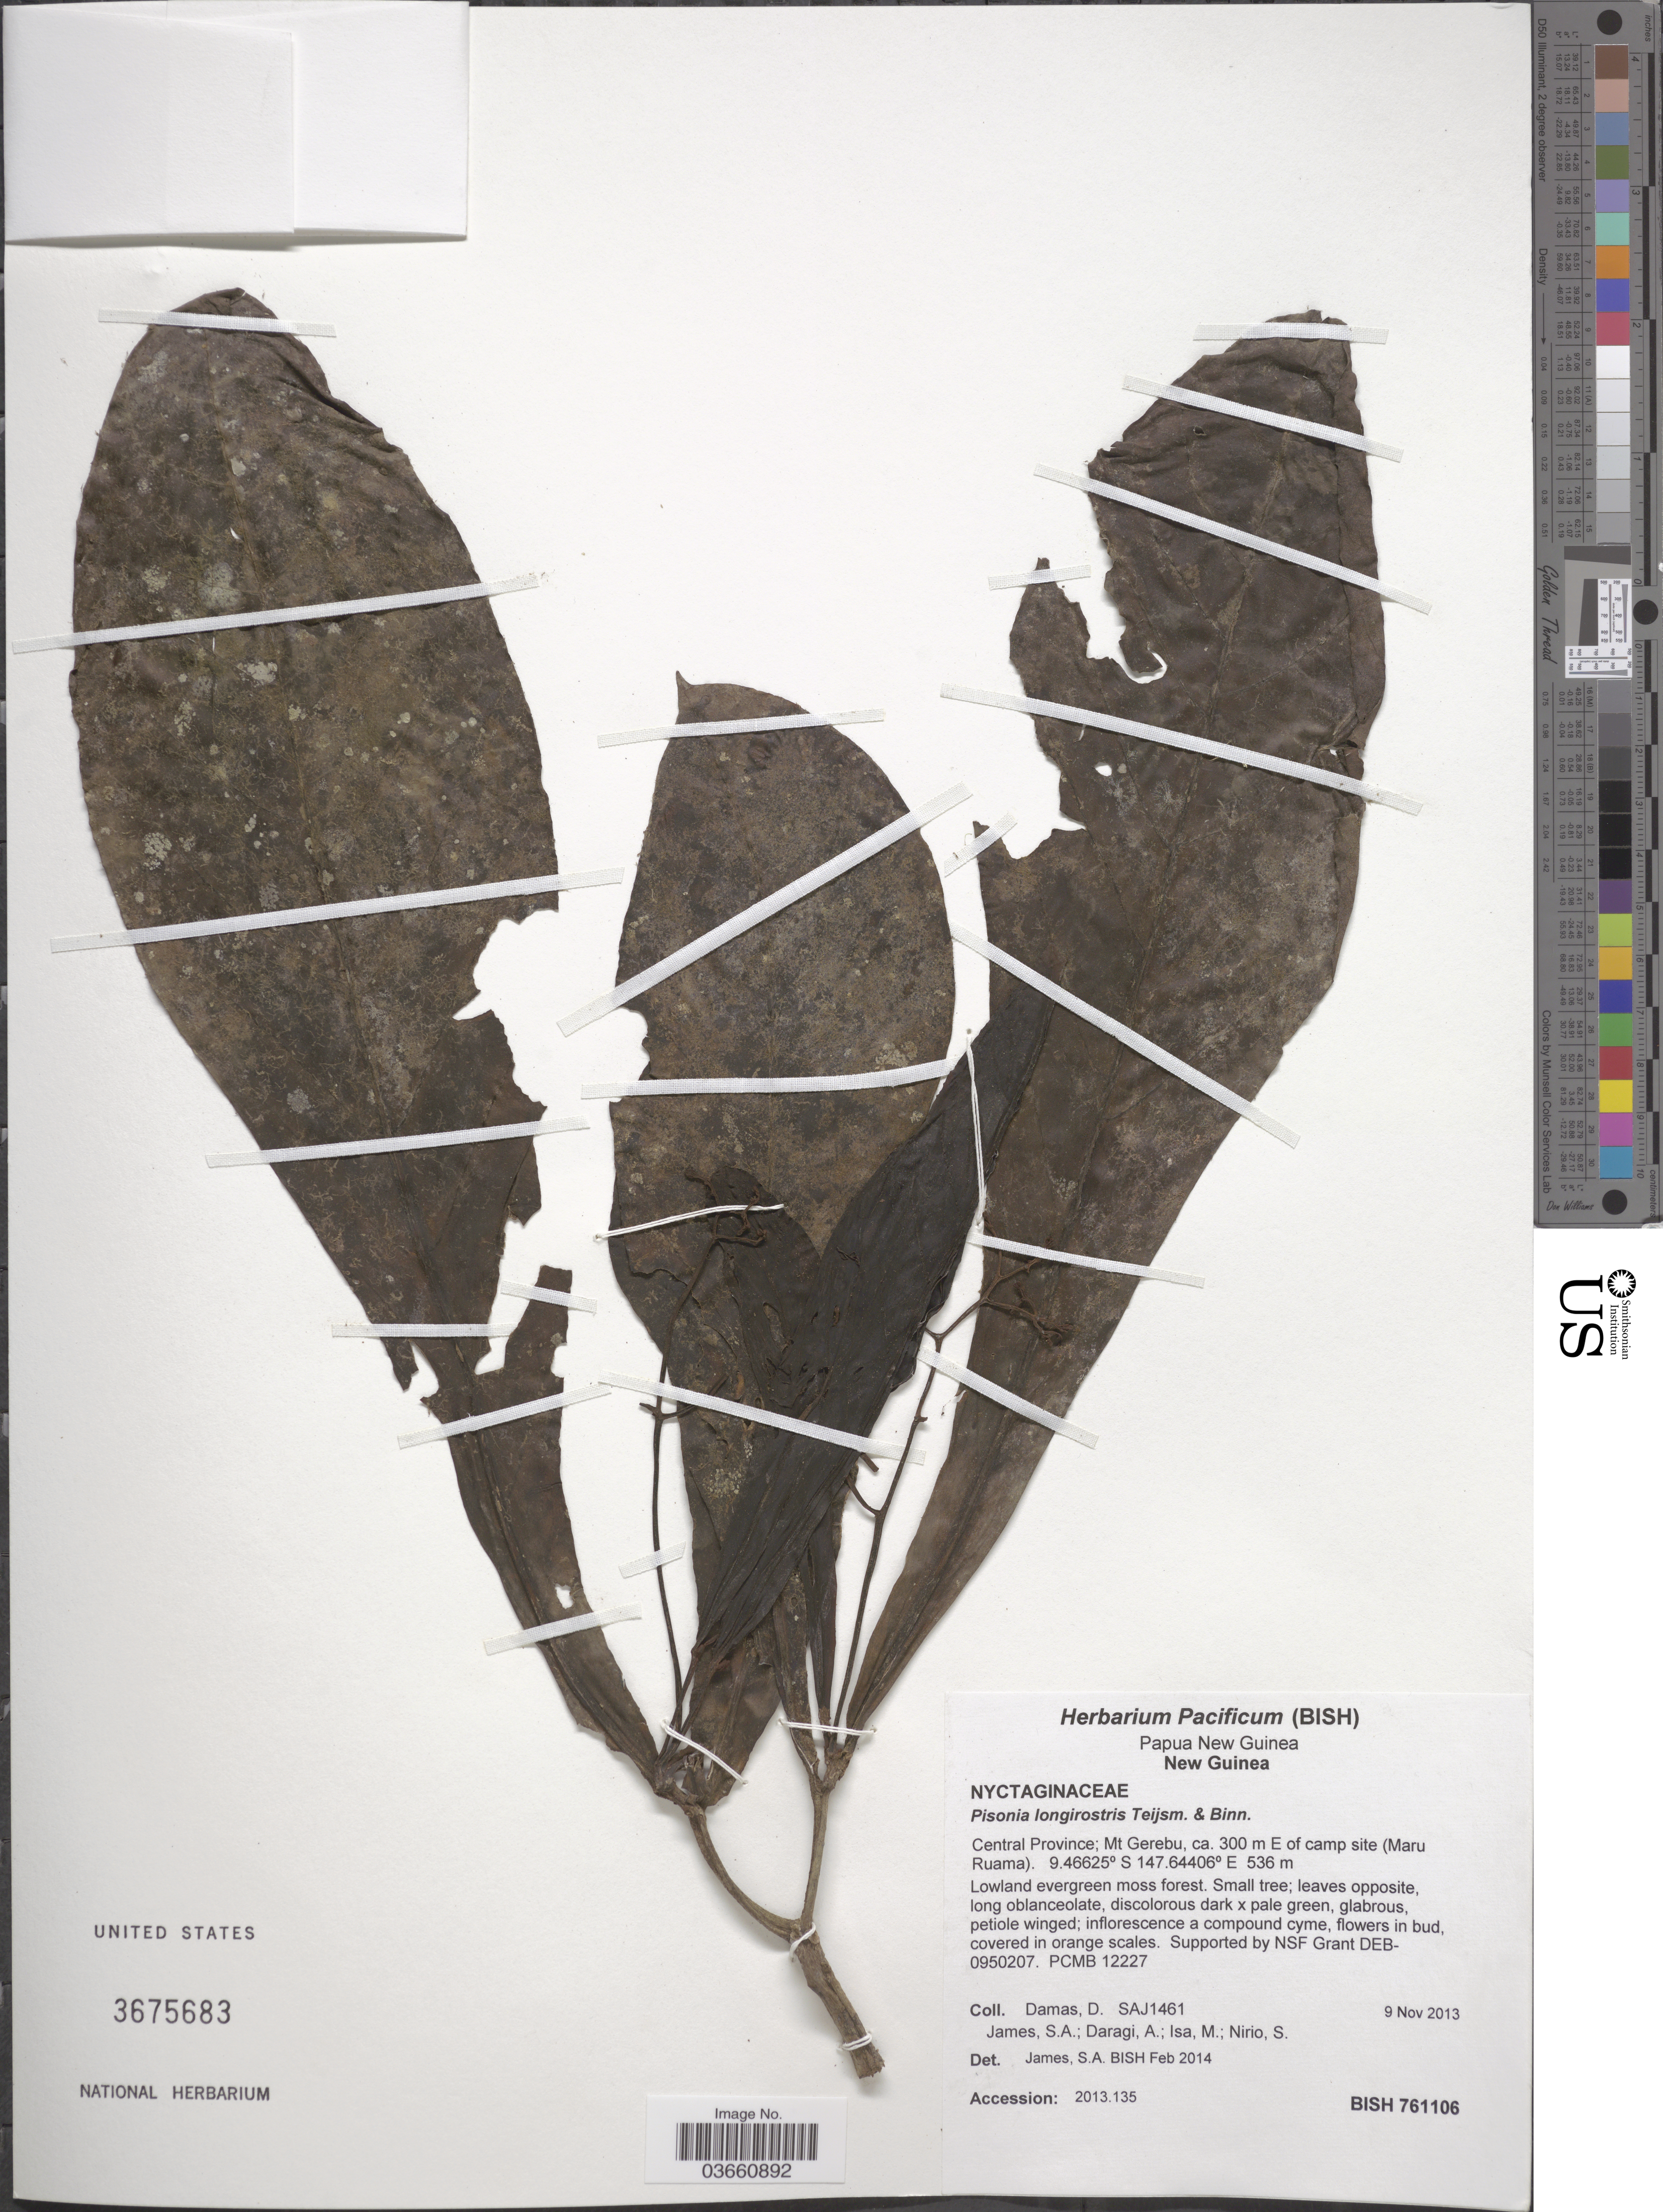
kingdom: Plantae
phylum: Tracheophyta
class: Magnoliopsida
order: Caryophyllales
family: Nyctaginaceae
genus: Ceodes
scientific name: Ceodes longirostris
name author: (Teijsm. & Binn.) Merr. & L.M. Perry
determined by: Wagner, W. L., (BOT), Smithsonian Institution - National Museum of Natural History (UNITED STATES)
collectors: D. Damas, S. James, A. Daragi, M. Isa & S. Nirio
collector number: SAJ1461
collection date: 2013-11-09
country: Papua New Guinea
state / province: Central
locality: New Guinea. Mt Gerebu, ca. 300 m E of camp site (Maru Ruama).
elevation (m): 536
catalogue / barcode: US 3675683